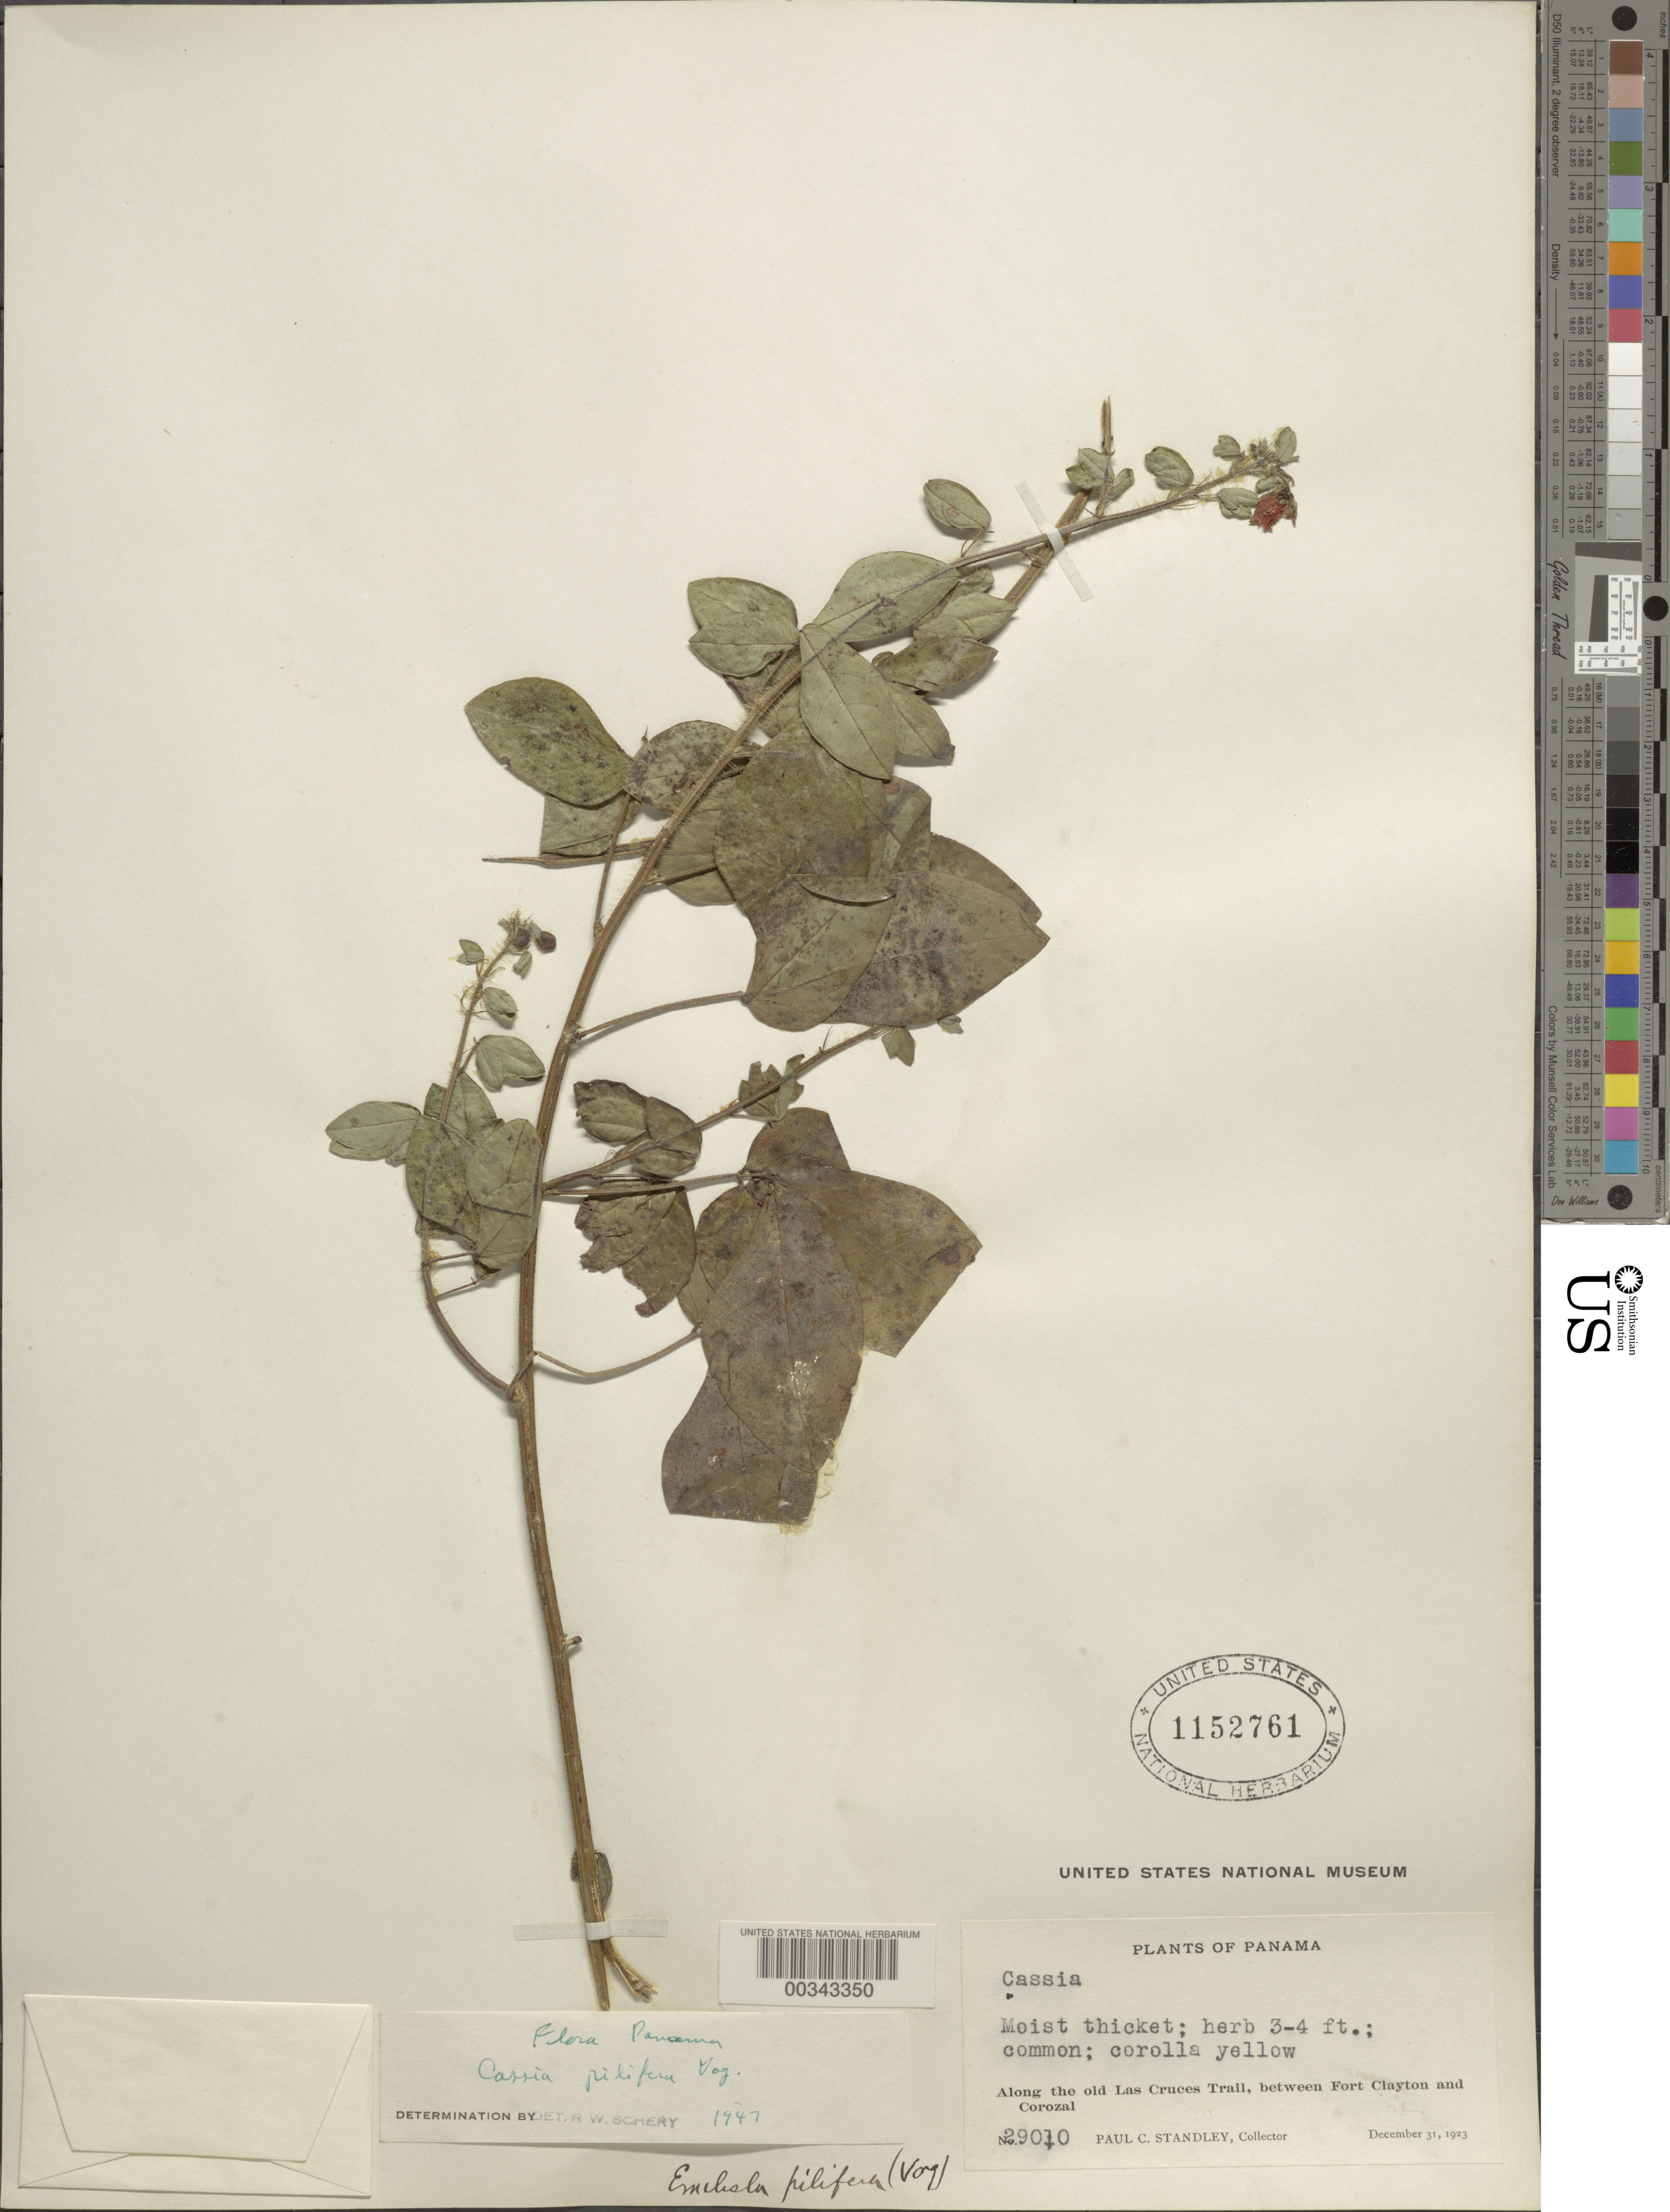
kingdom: Plantae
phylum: Tracheophyta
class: Magnoliopsida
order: Fabales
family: Fabaceae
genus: Senna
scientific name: Senna pilifera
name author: (Vogel) H.S. Irwin & Barneby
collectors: P. C. Standley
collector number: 29010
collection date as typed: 31 Dec 1923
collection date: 1923-12-31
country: Panama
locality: Along the old Las Cruces Trail, between Fort Clayton and Corozal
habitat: Moist thickets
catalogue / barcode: US 1152761